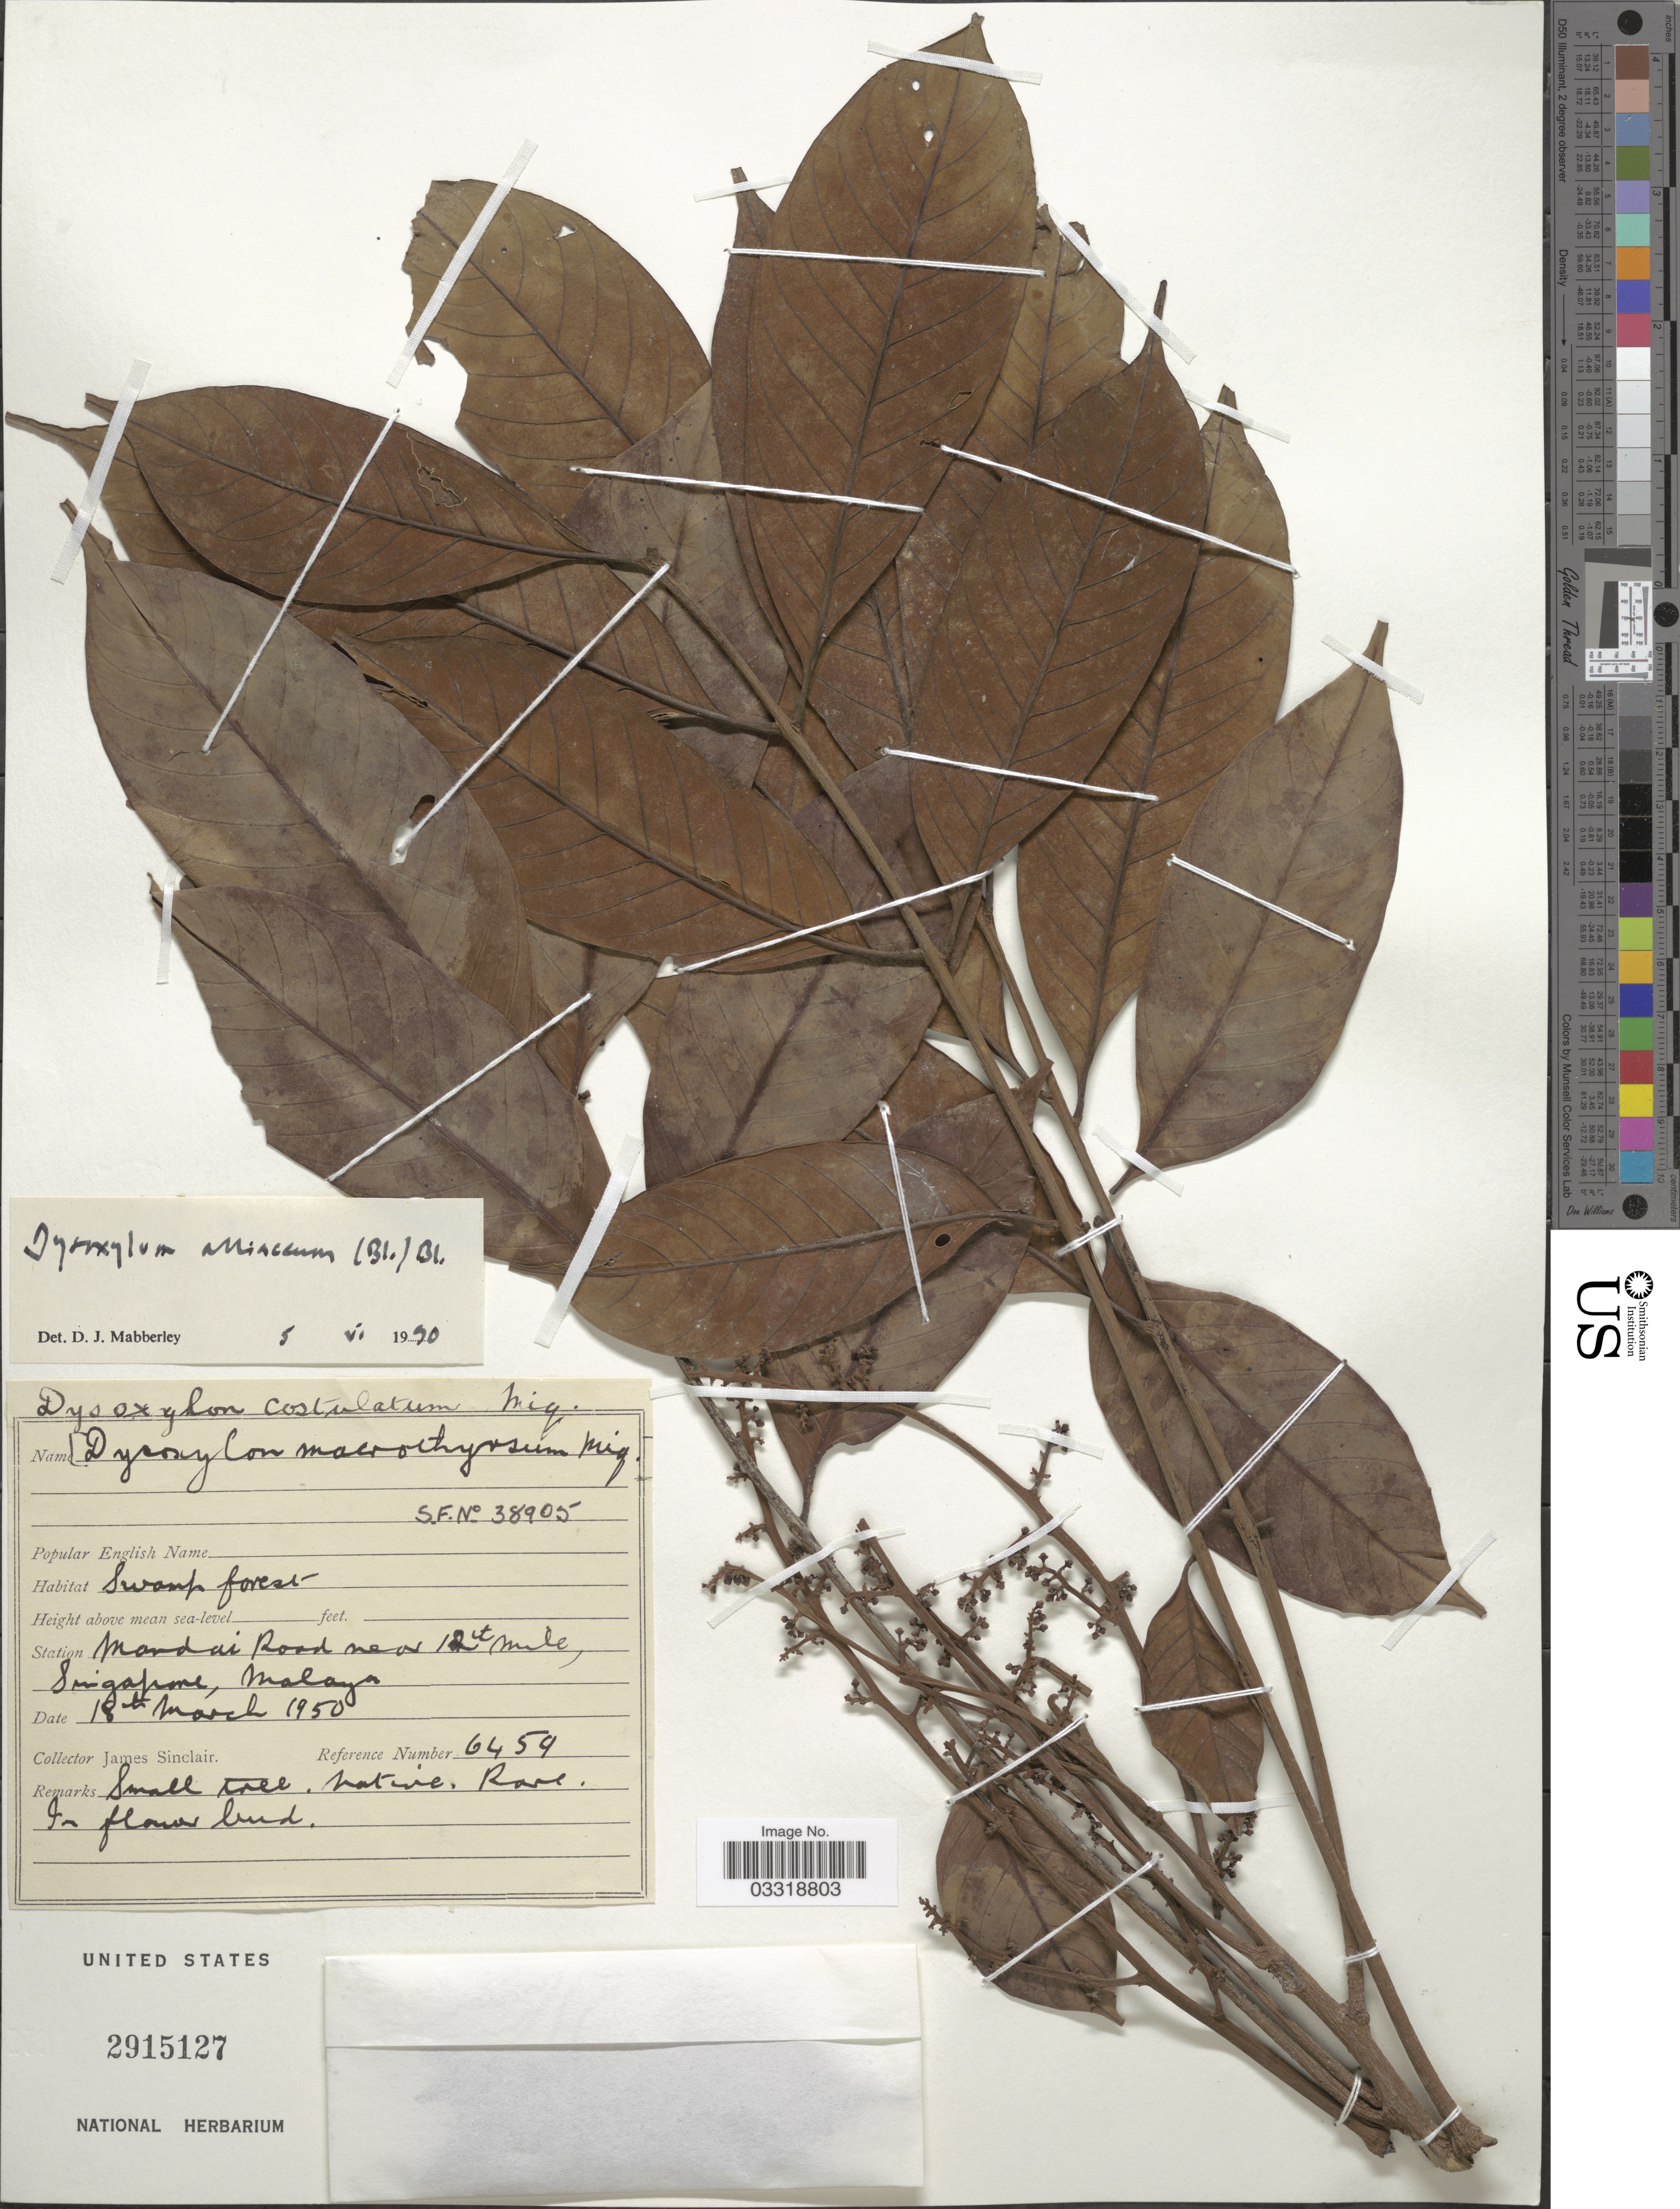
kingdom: Plantae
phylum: Tracheophyta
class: Magnoliopsida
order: Sapindales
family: Meliaceae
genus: Prasoxylon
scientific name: Prasoxylon alliaceum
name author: (Blume) M. Roem.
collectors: J. Sinclair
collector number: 6459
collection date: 1950-03-18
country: Singapore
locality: Station Mondai Road near 12th mile, Malaya.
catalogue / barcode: US 2915127